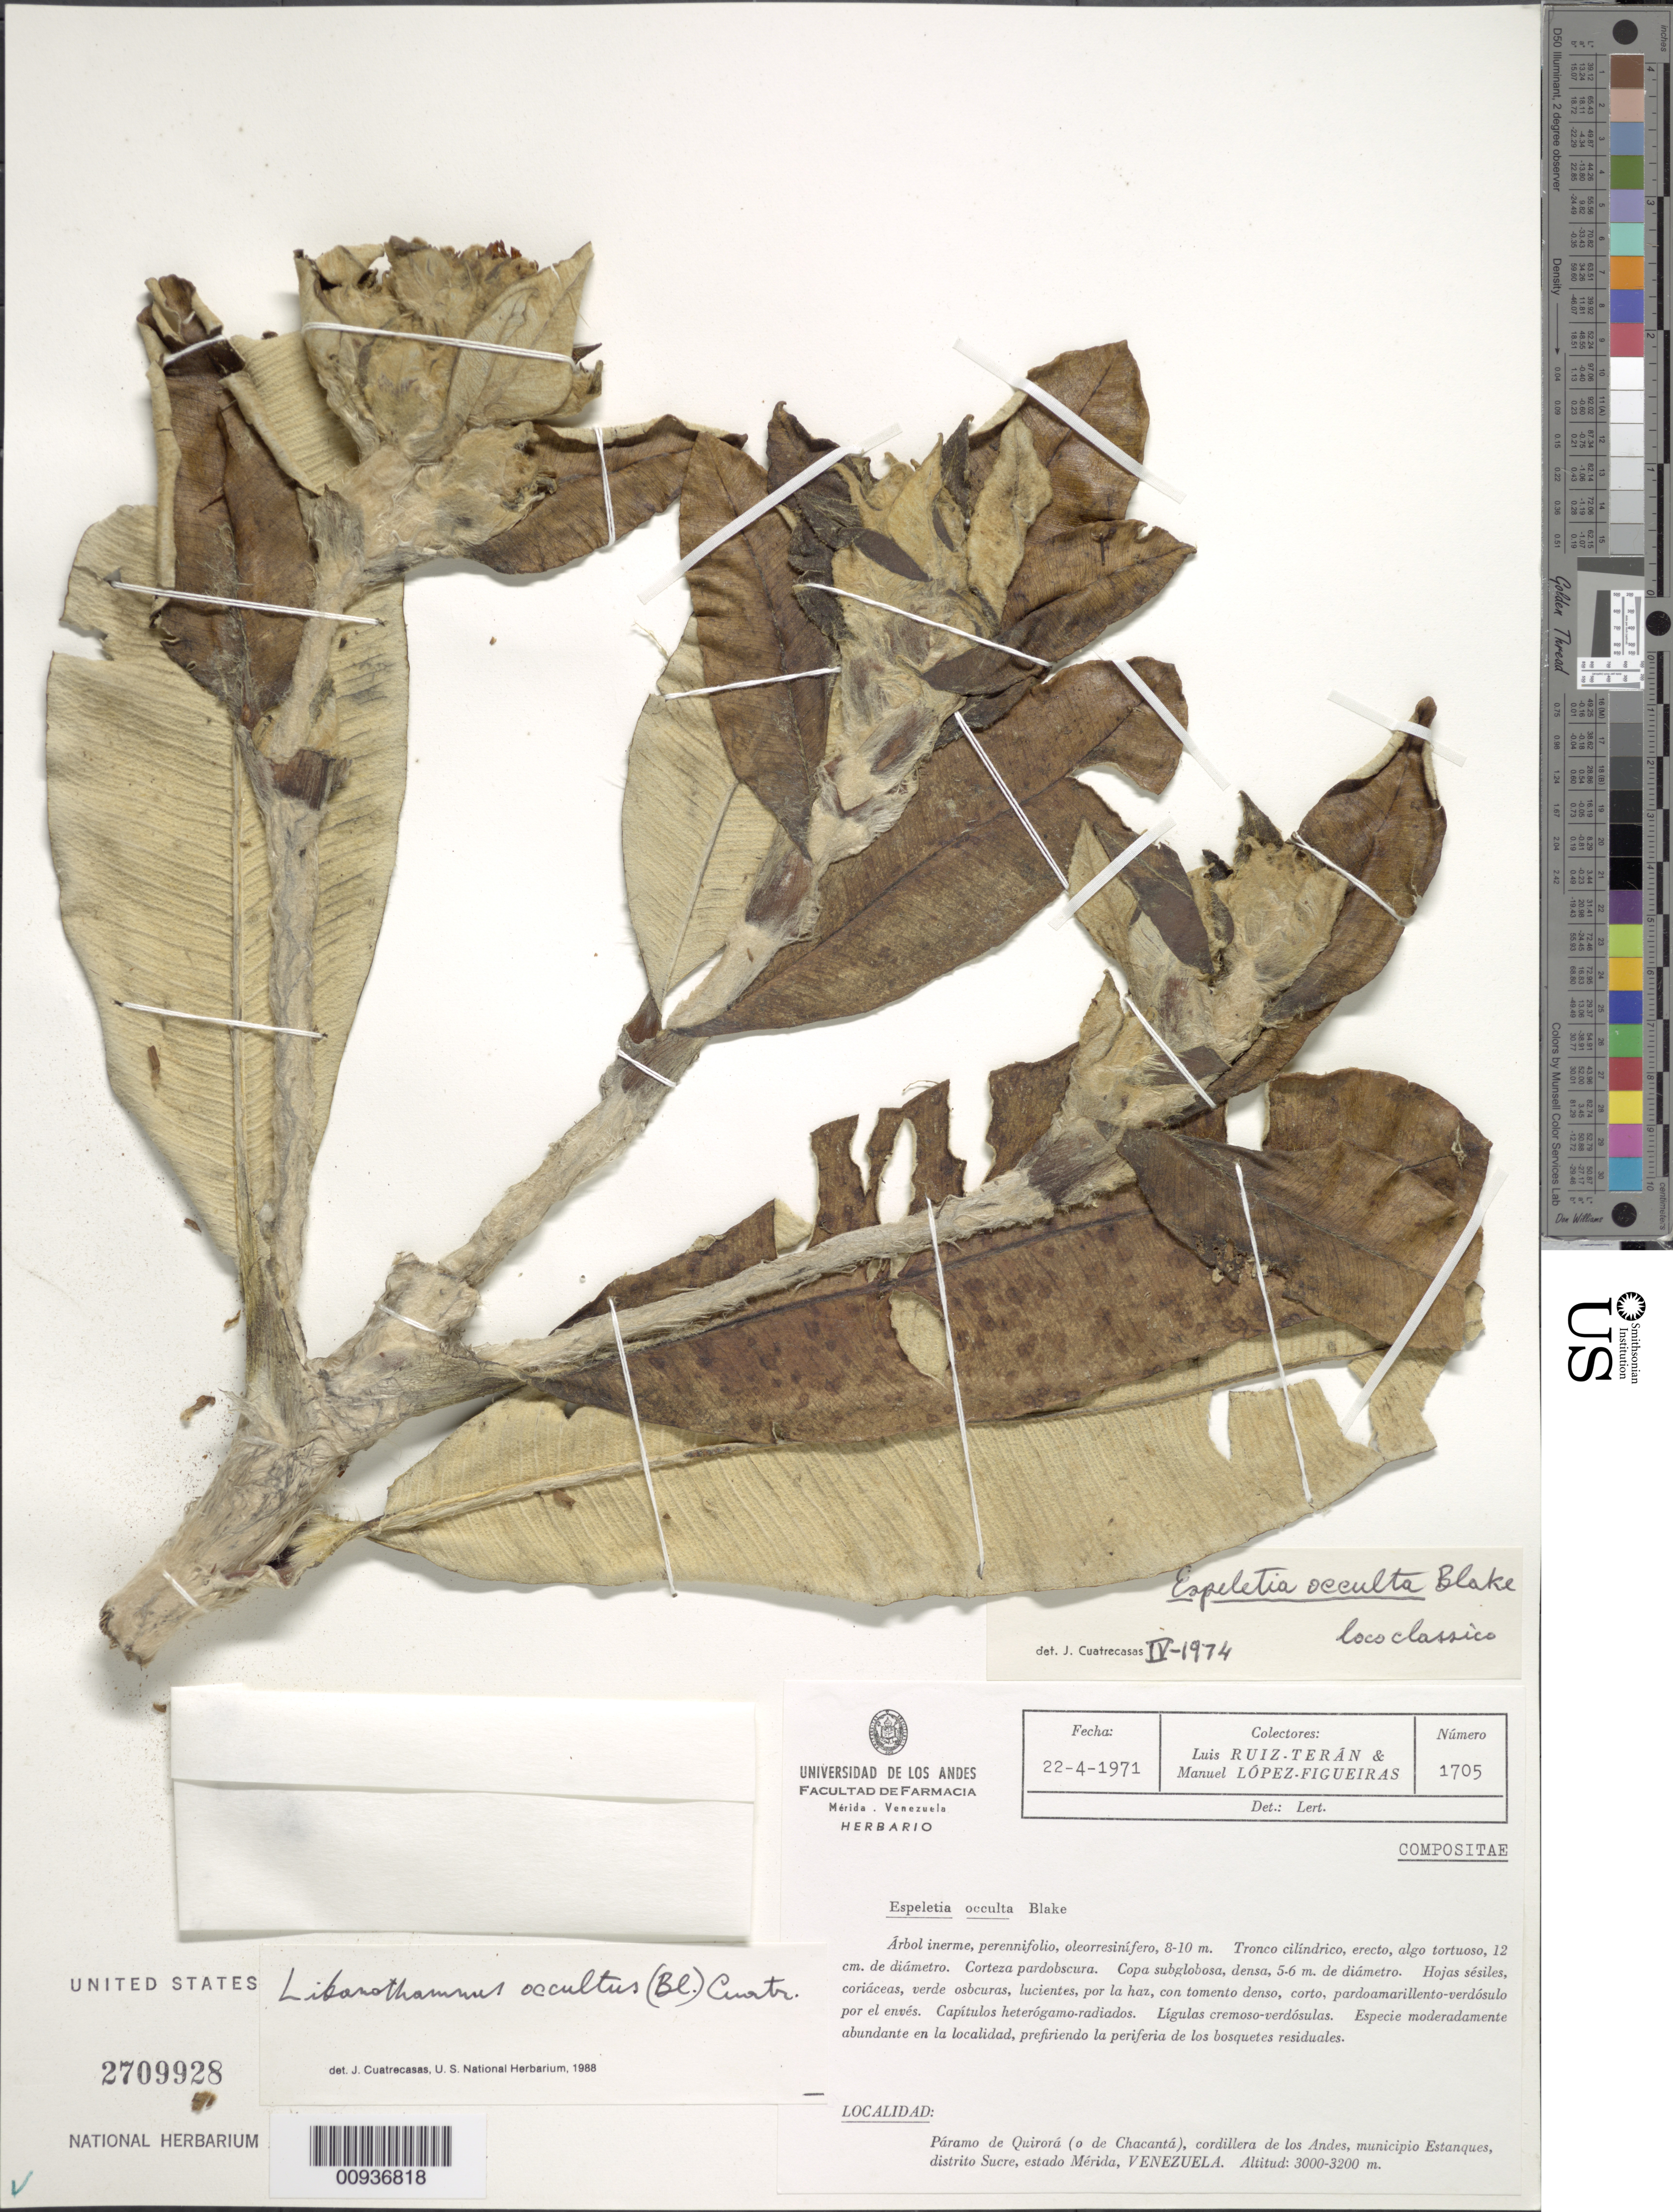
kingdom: Plantae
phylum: Tracheophyta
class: Magnoliopsida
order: Asterales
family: Asteraceae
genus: Libanothamnus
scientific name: Libanothamnus occultus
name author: (S.F. Blake) Cuatrec.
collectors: L. Teran & M. López Figueiras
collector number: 1705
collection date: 1971-04-22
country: Venezuela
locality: Paramo de Quirora (o de Chacanta), cordillera de los Andes, Municipio Estanques, Distrito Sucre, Estado Merida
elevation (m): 3000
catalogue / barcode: US 2709928